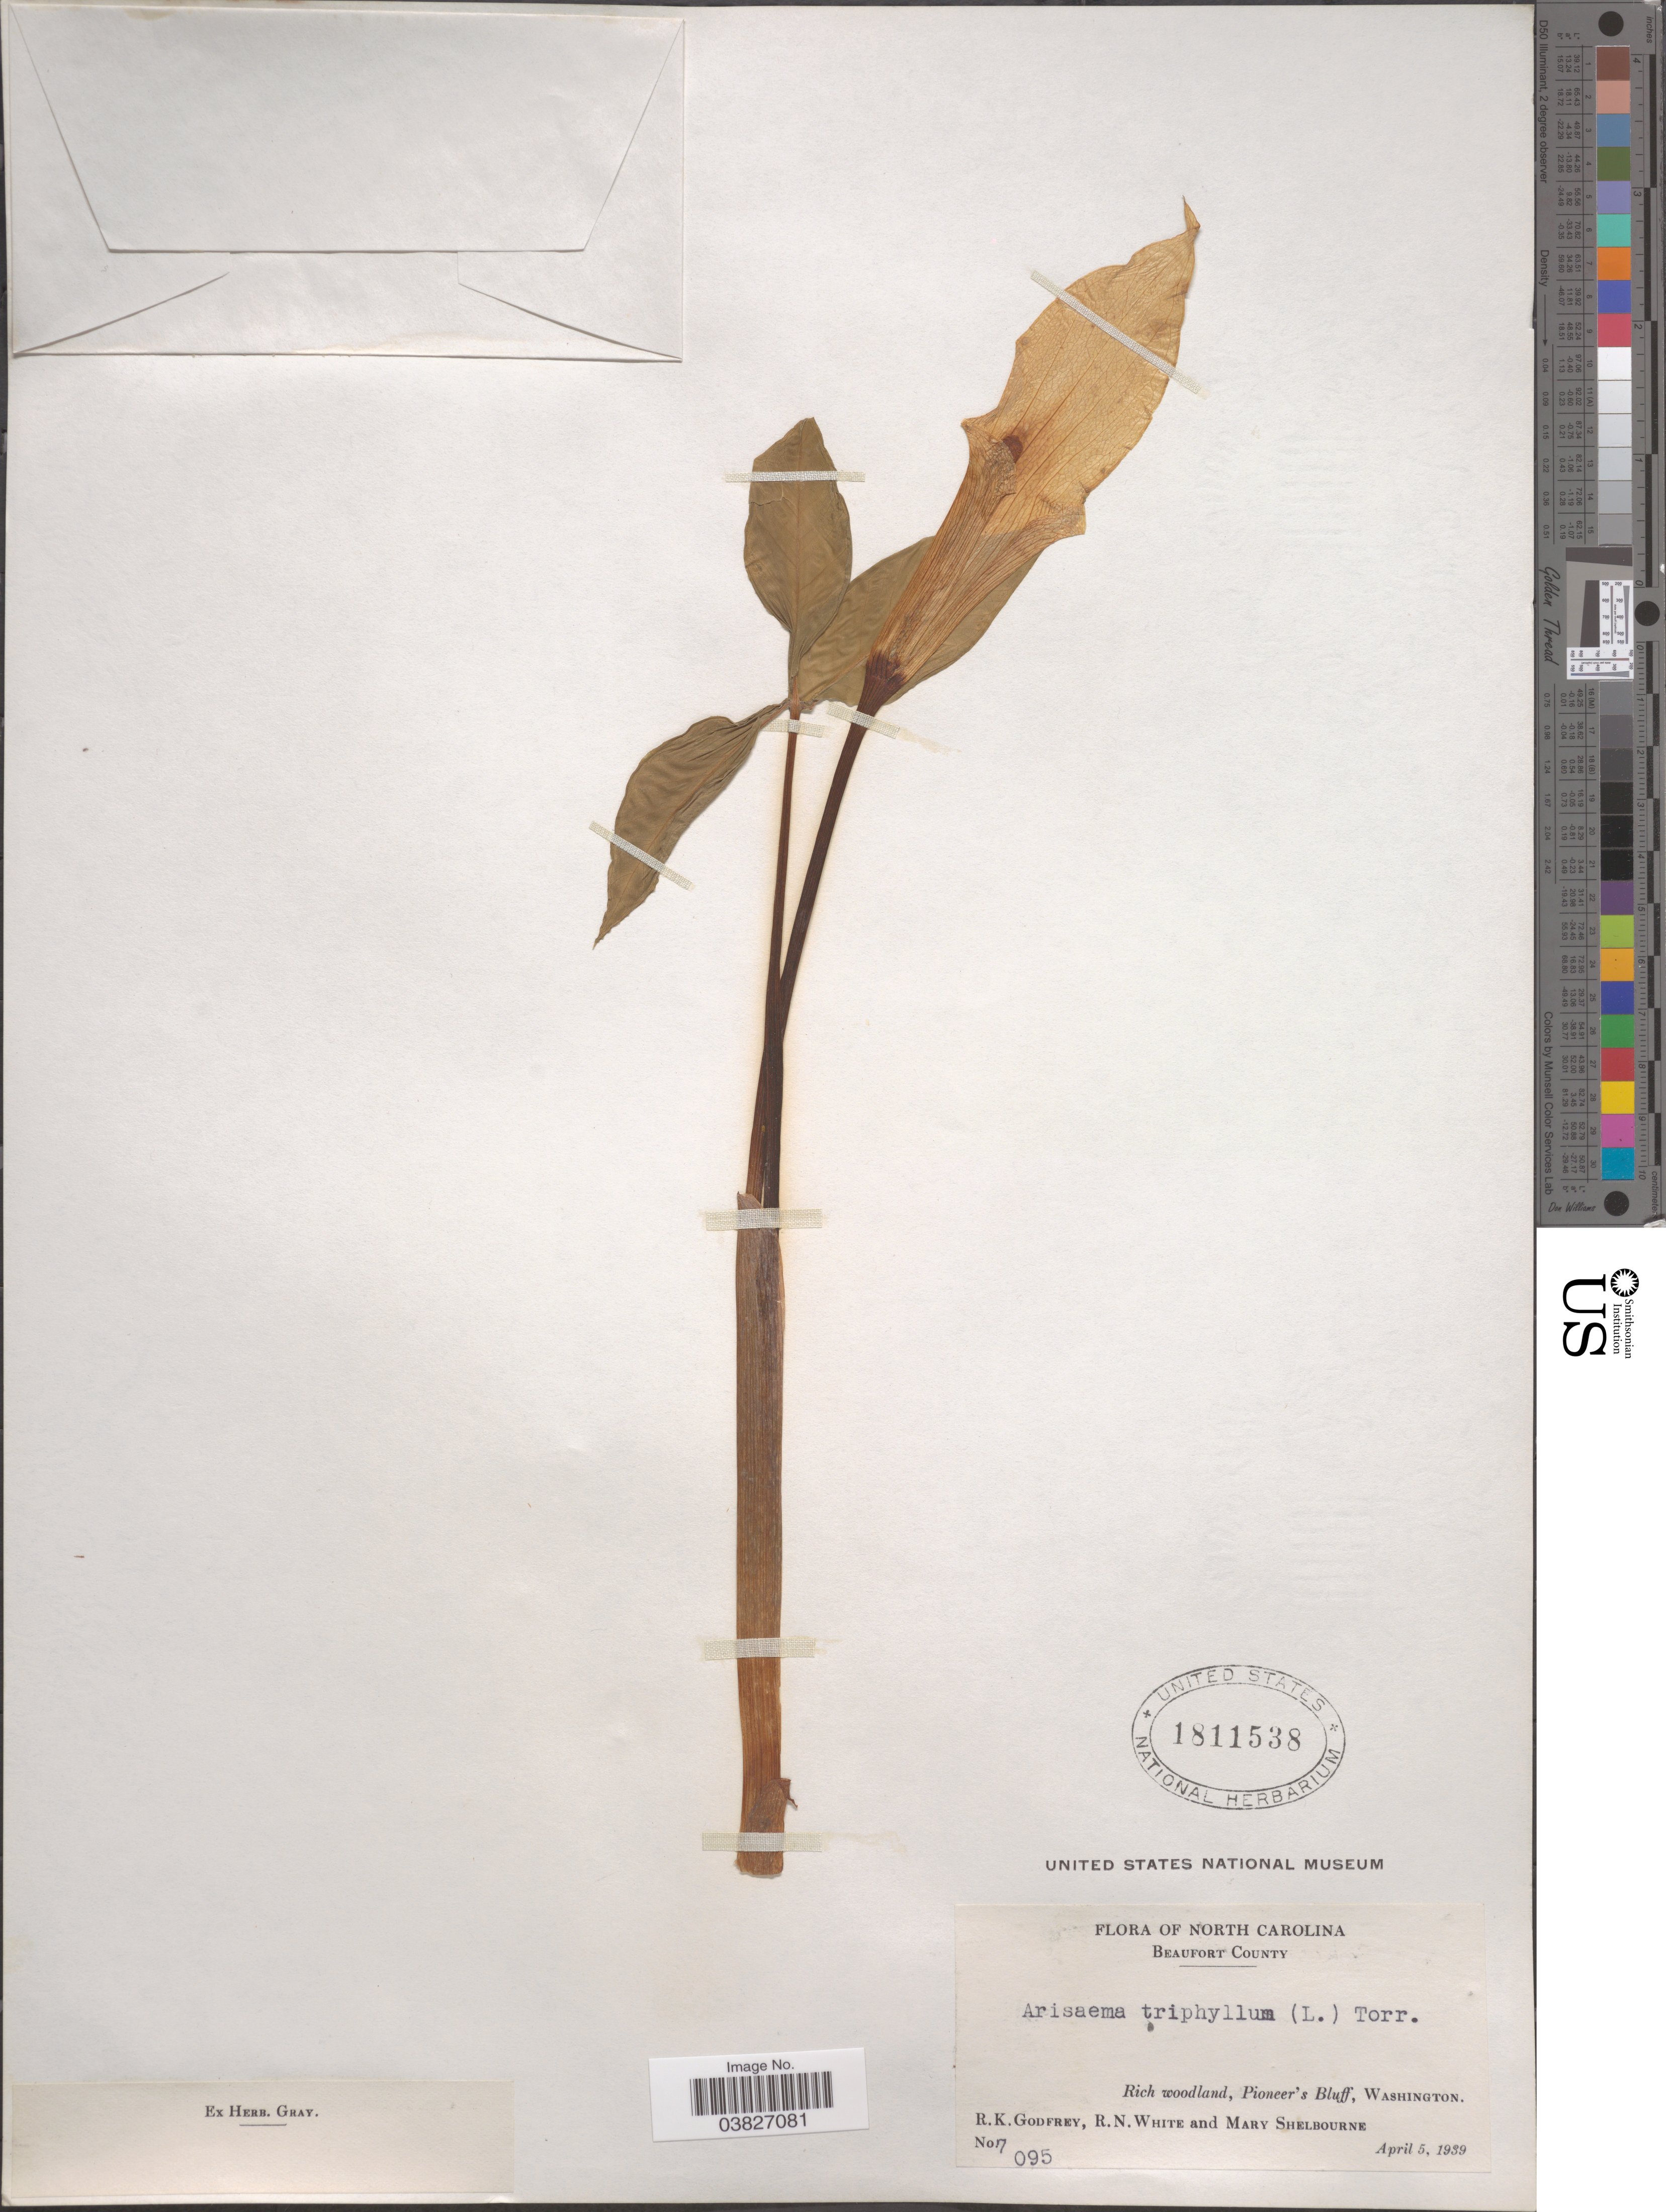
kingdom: Plantae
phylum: Tracheophyta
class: Liliopsida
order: Alismatales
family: Araceae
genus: Arisaema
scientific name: Arisaema triphyllum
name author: (L.) Schott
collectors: R. K. Godfrey, R. N. White & M. Shelbourne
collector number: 7095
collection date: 1939-04-05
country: United States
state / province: Washington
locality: North Carolina. [unsure placement] Beaufort County. Beaufort County. Pioneer's Bluff.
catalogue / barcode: US 1811538